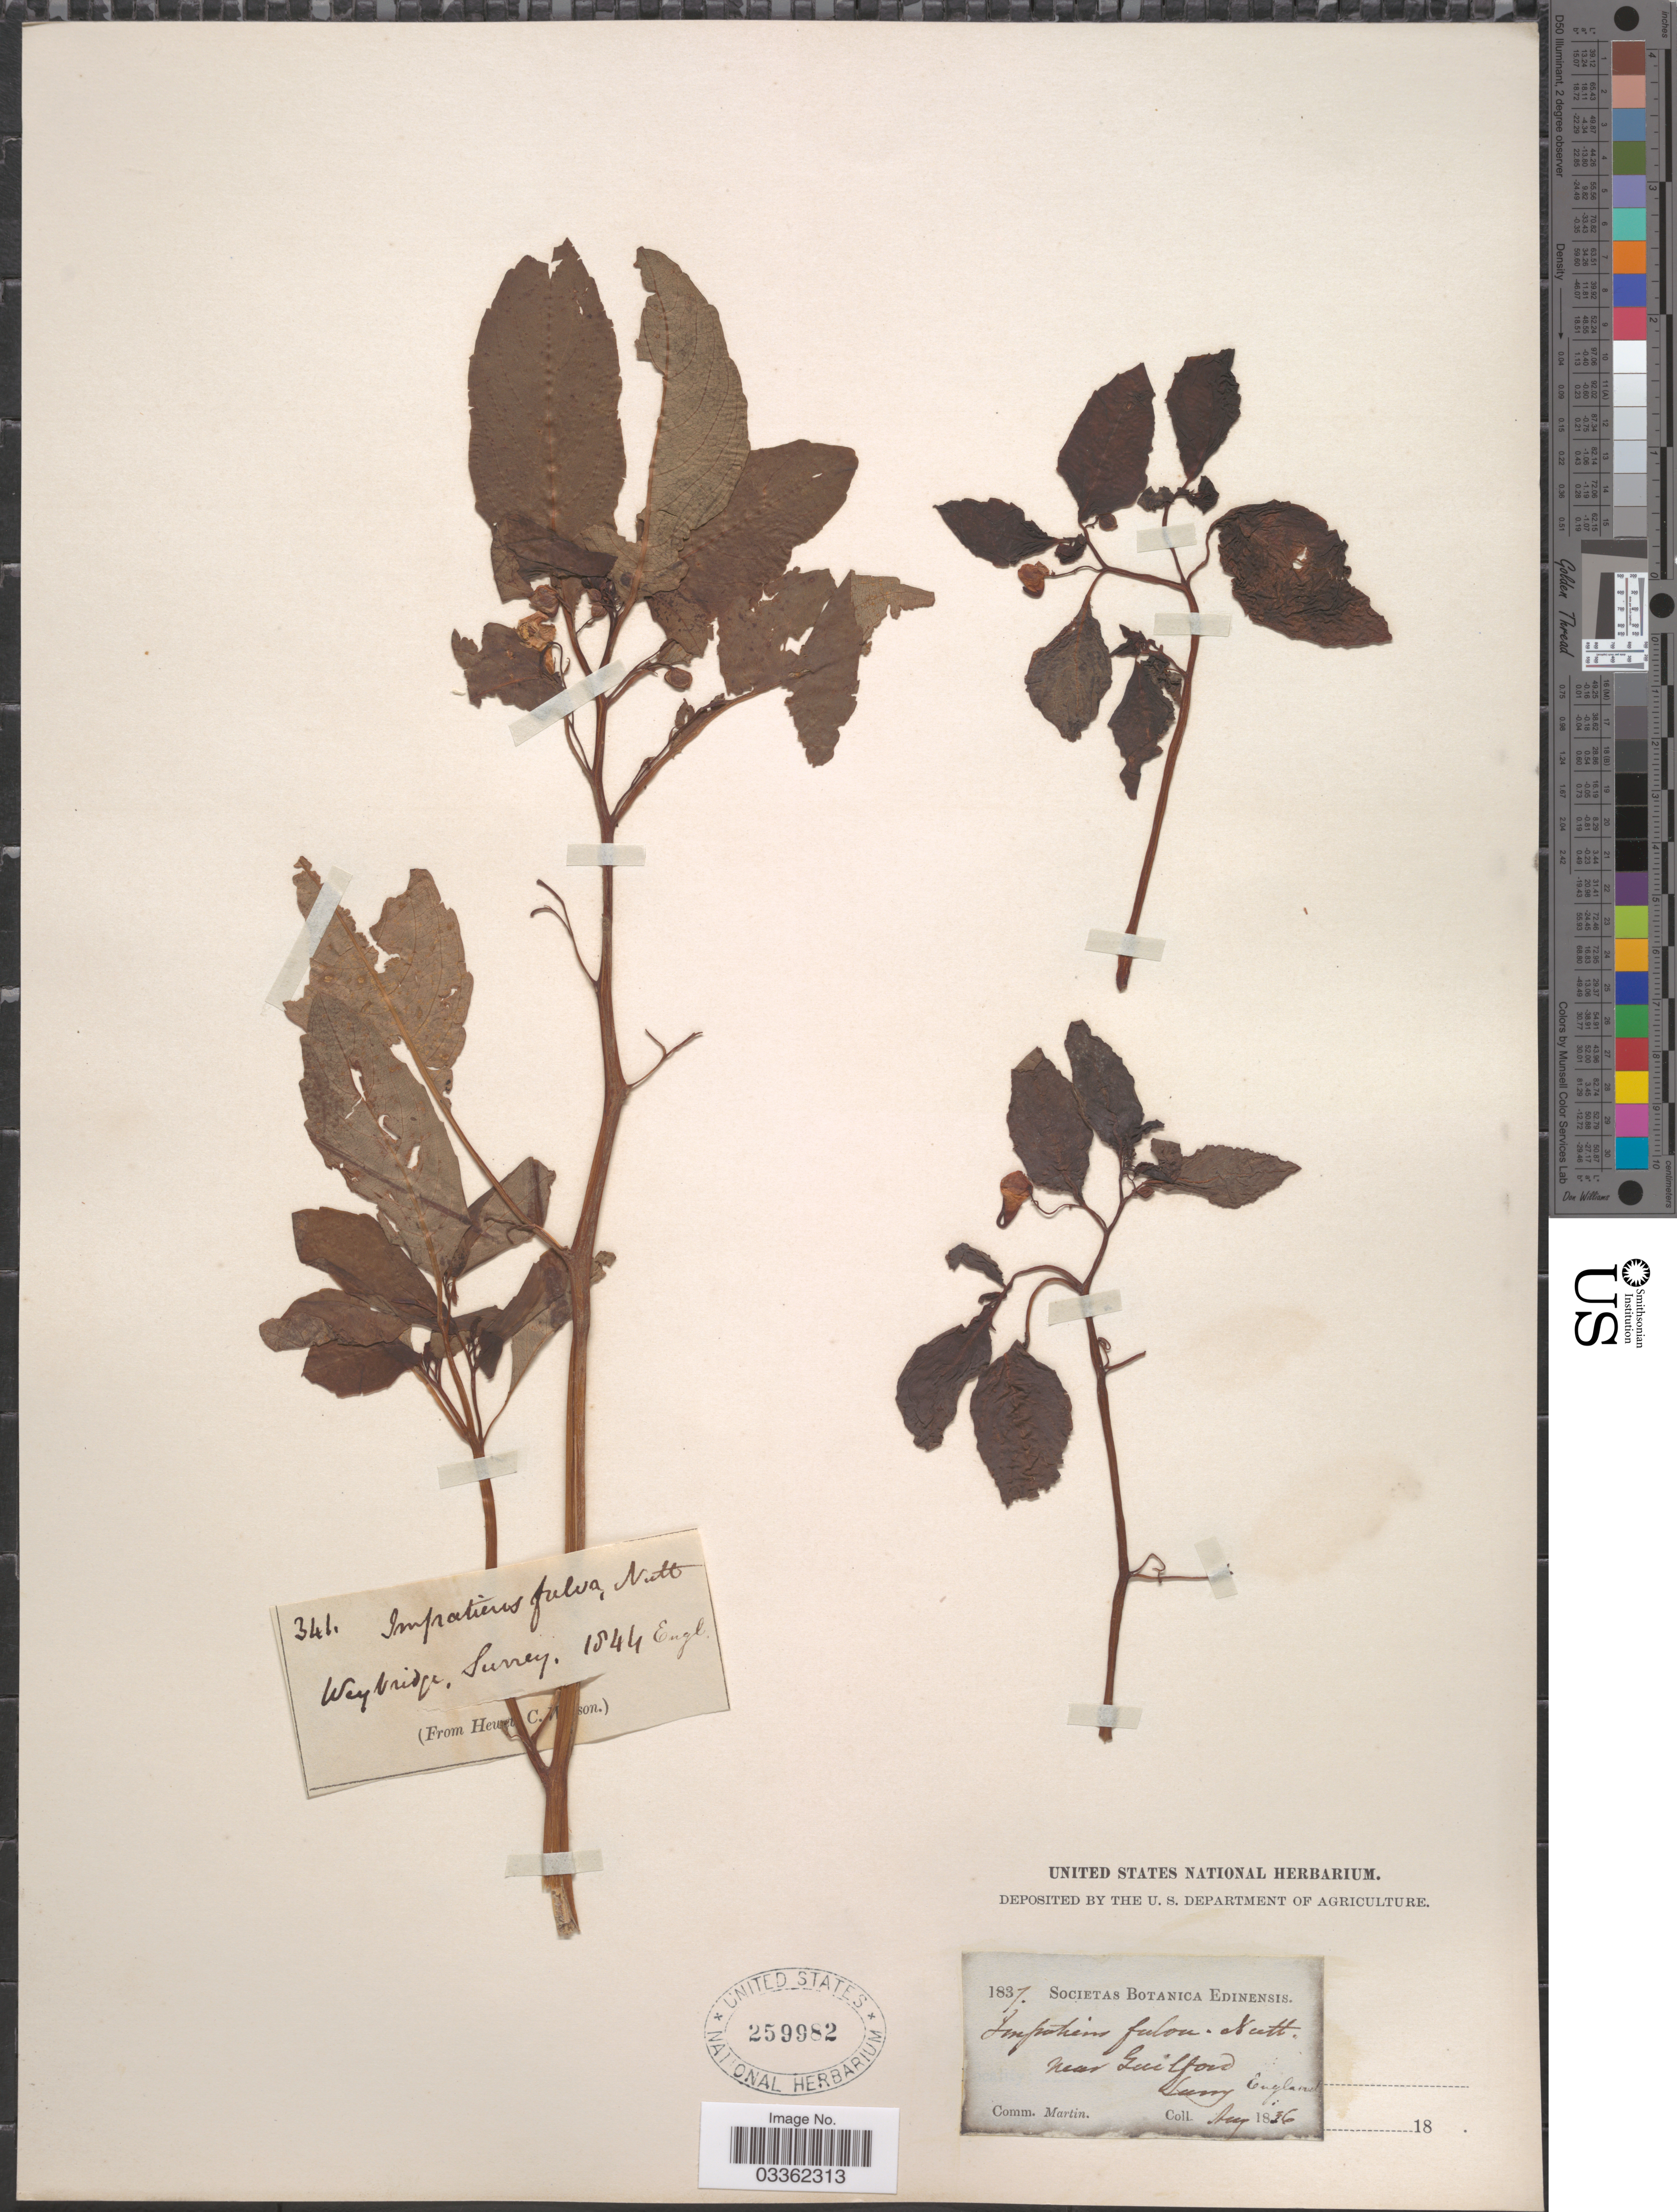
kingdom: Plantae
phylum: Tracheophyta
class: Magnoliopsida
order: Ericales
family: Balsaminaceae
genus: Impatiens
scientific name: Impatiens capensis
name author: Meerb.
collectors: ex herb. United States National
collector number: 1837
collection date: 1836-08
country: United Kingdom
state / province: England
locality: Near Guilford, Surrey.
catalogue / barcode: US 259982